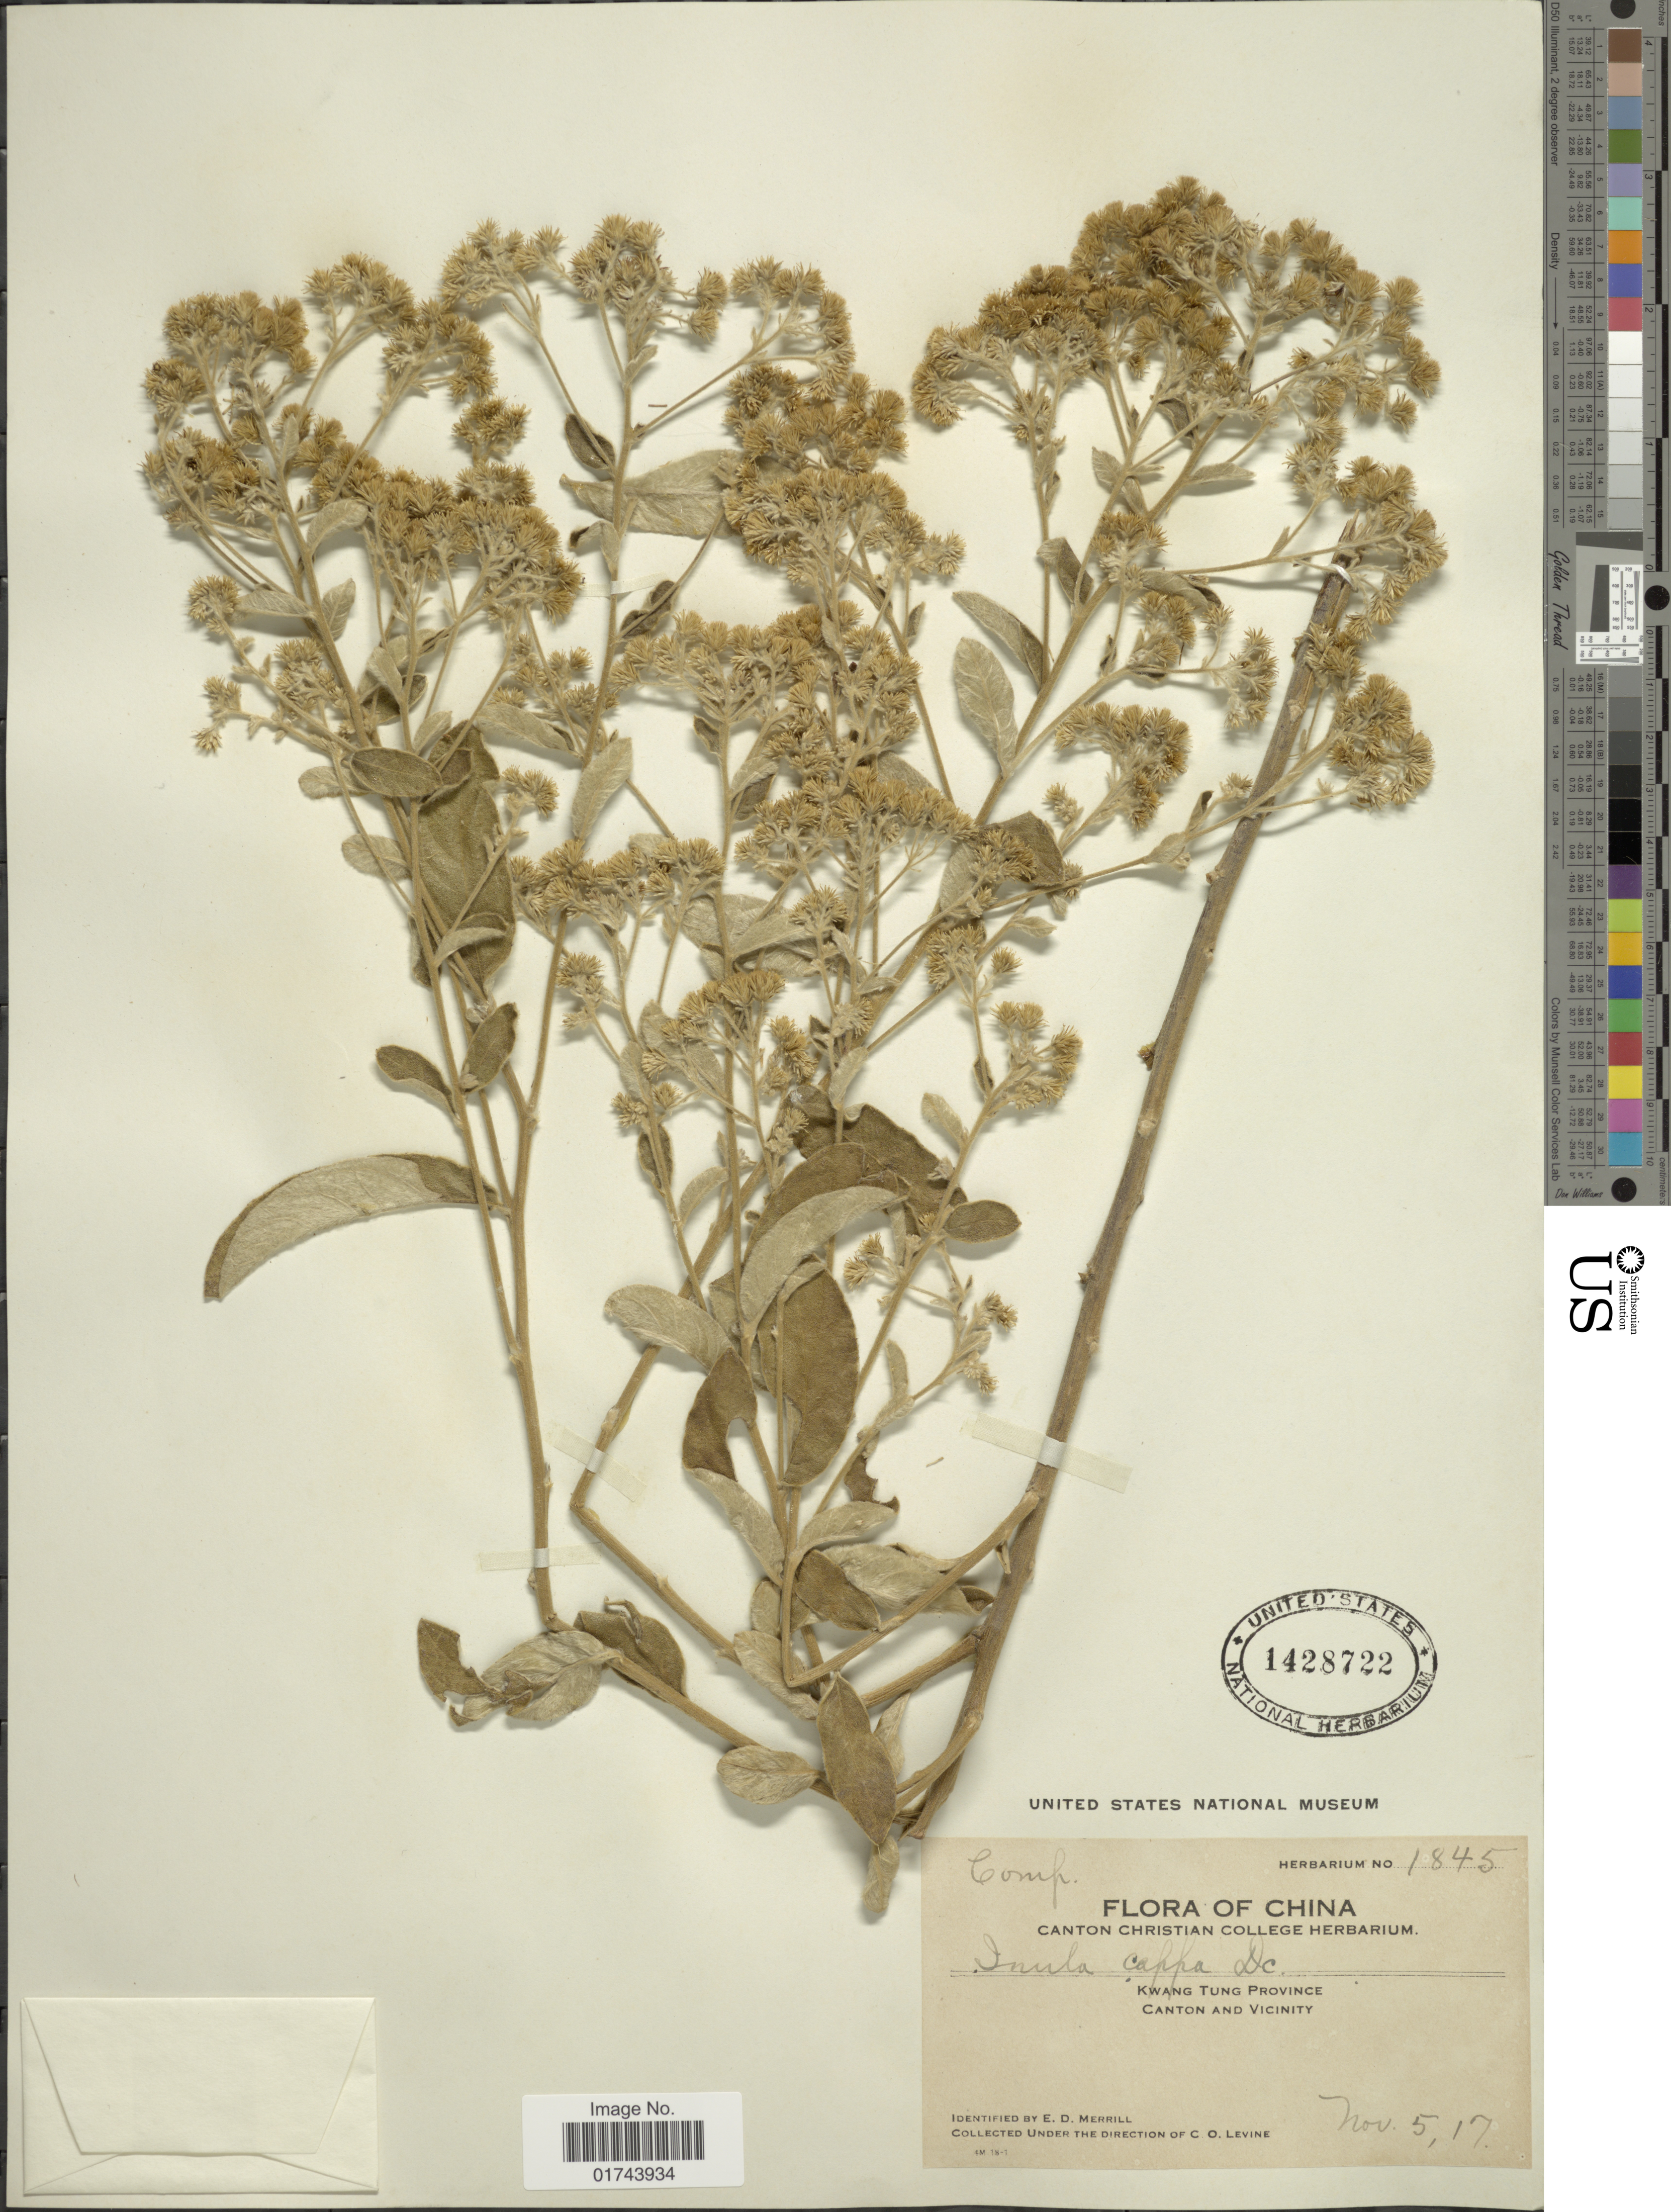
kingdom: Plantae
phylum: Tracheophyta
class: Magnoliopsida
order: Asterales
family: Asteraceae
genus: Inula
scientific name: Inula cappa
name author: (Buch.-Ham. ex D. Don) DC.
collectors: C. O. Levine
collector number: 1845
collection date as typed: Transcribed d/m/y: 5/11/17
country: China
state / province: Guangdong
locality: Kwangtung Province, Canton and Vicinity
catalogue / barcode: US 1428722